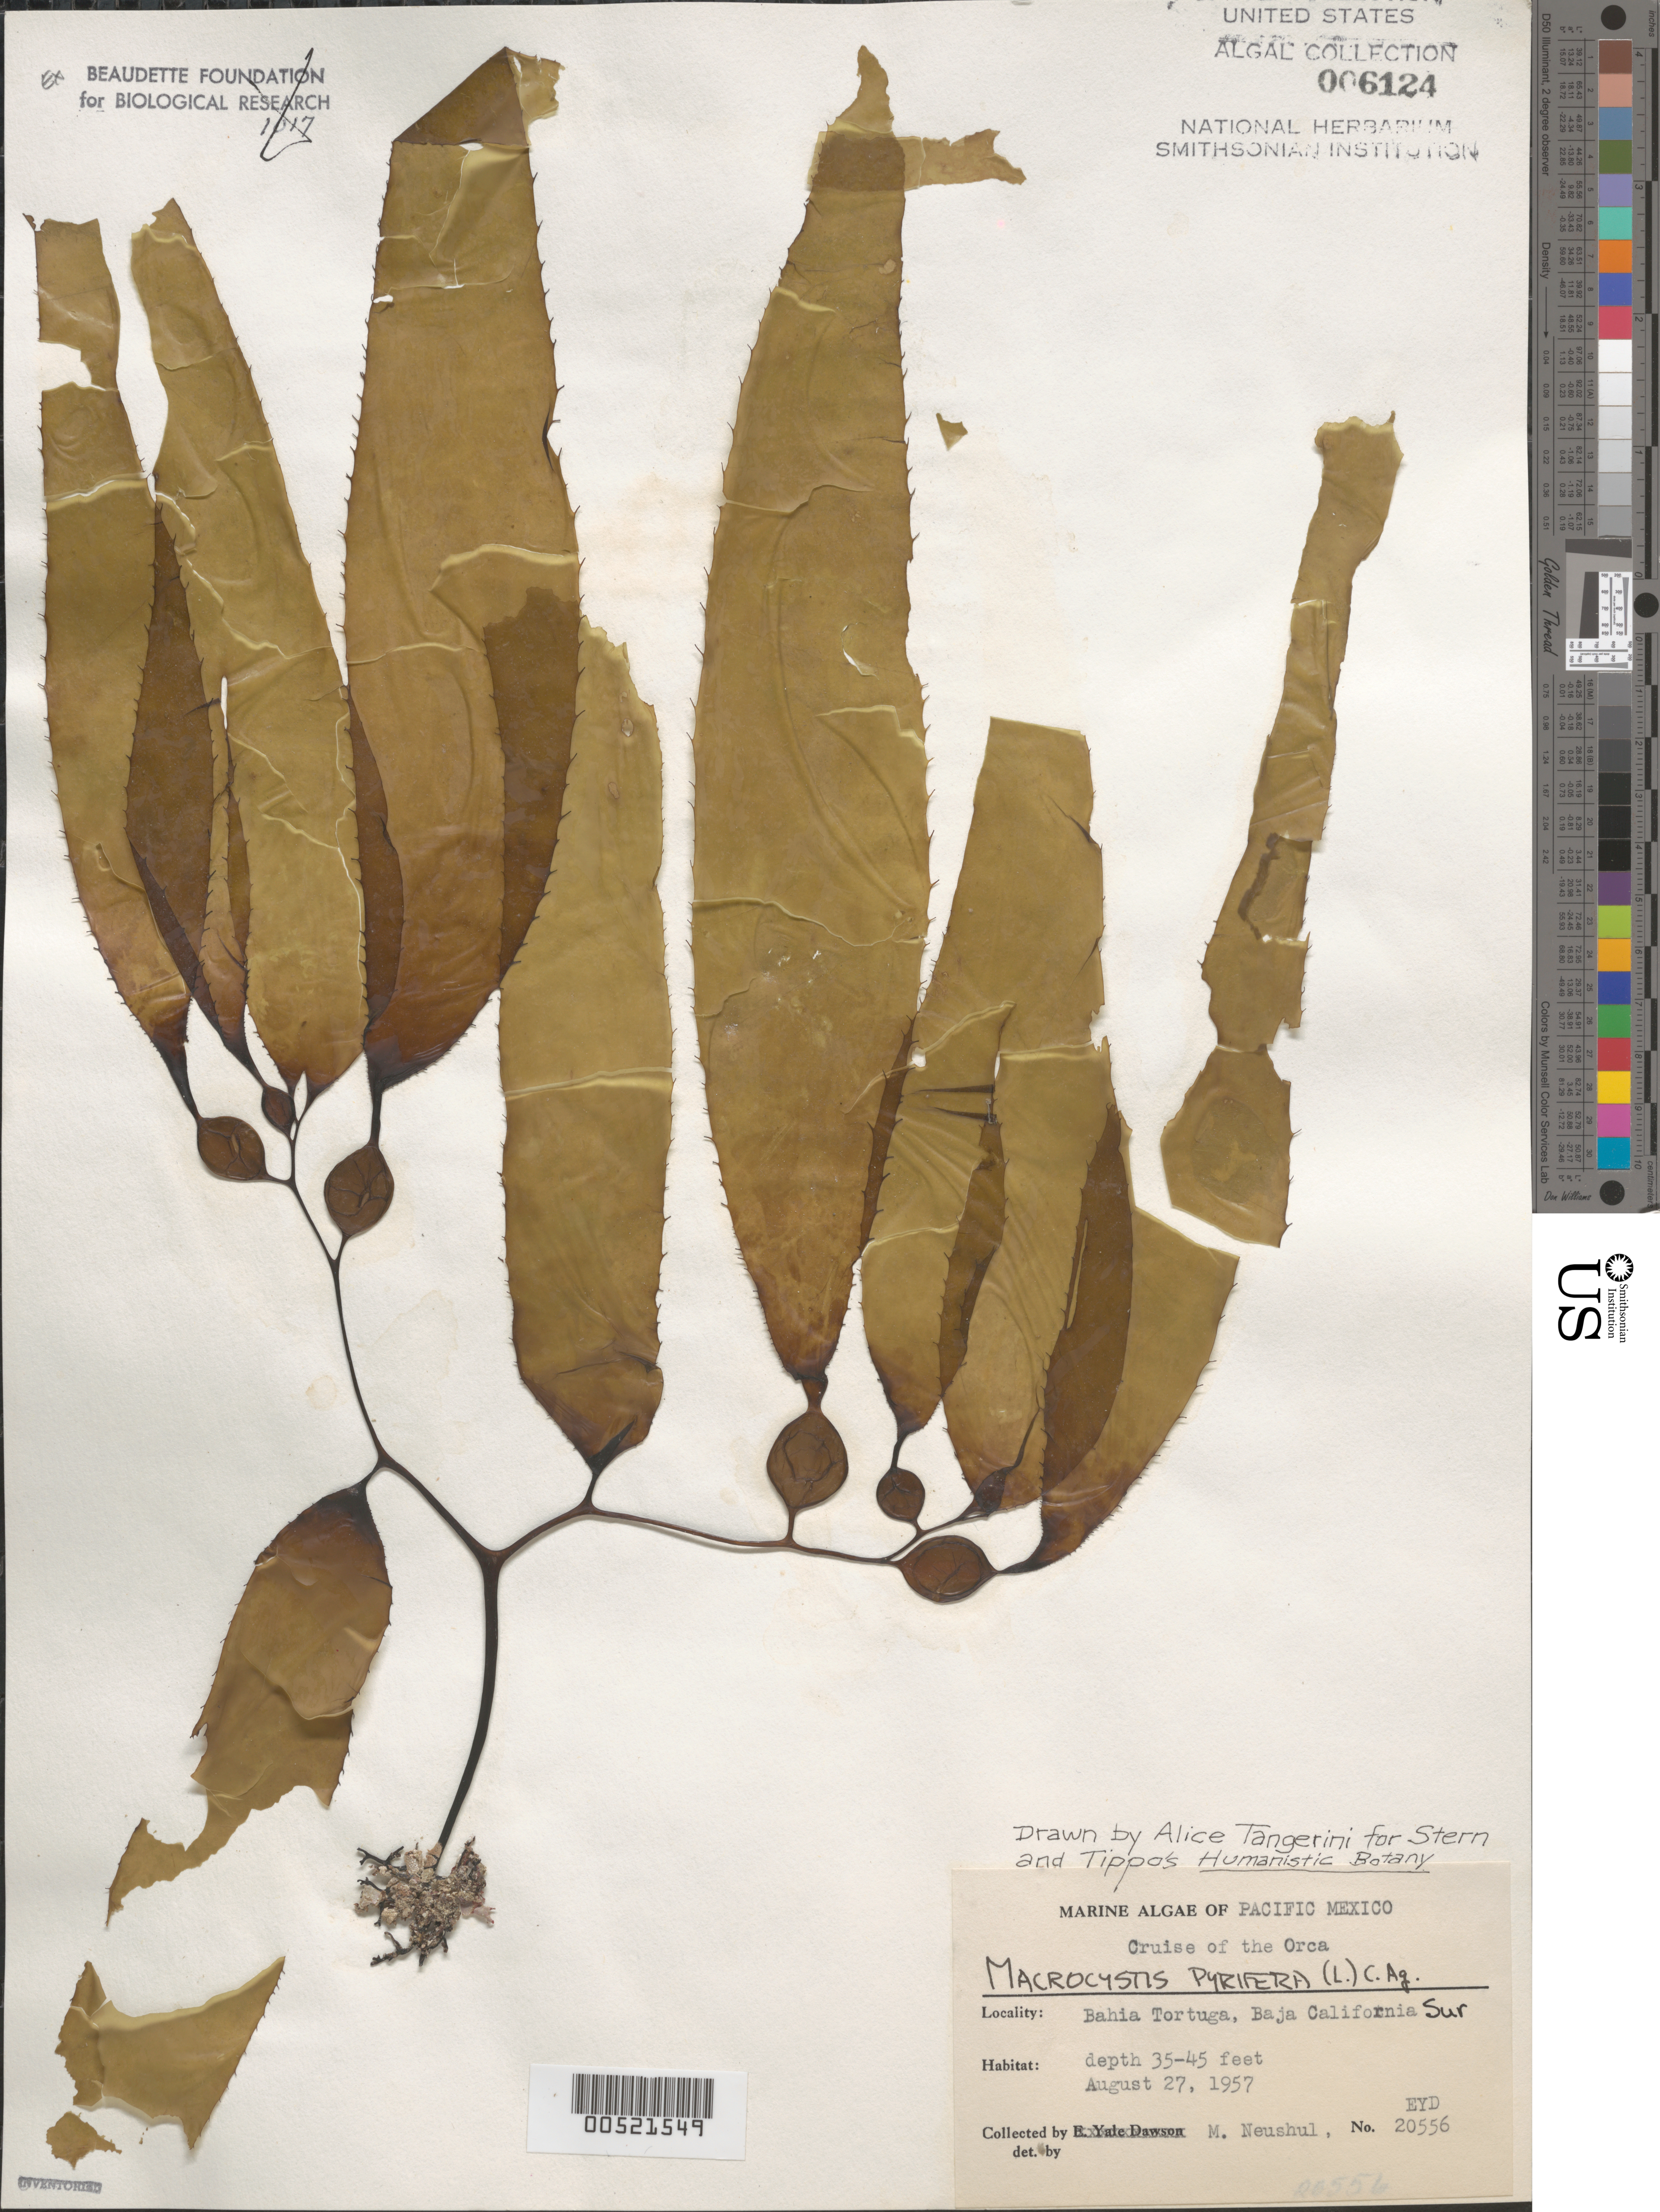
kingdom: Chromista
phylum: Ochrophyta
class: Phaeophyceae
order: Laminariales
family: Laminariaceae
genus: Macrocystis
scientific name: Macrocystis pyrifera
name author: (L.) C. Agardh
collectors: M. Neushul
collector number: EYD 20556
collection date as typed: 27 Aug 1957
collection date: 1957-08-27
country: Mexico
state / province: Baja California Sur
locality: Bahia Tortuga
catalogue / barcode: US 6124